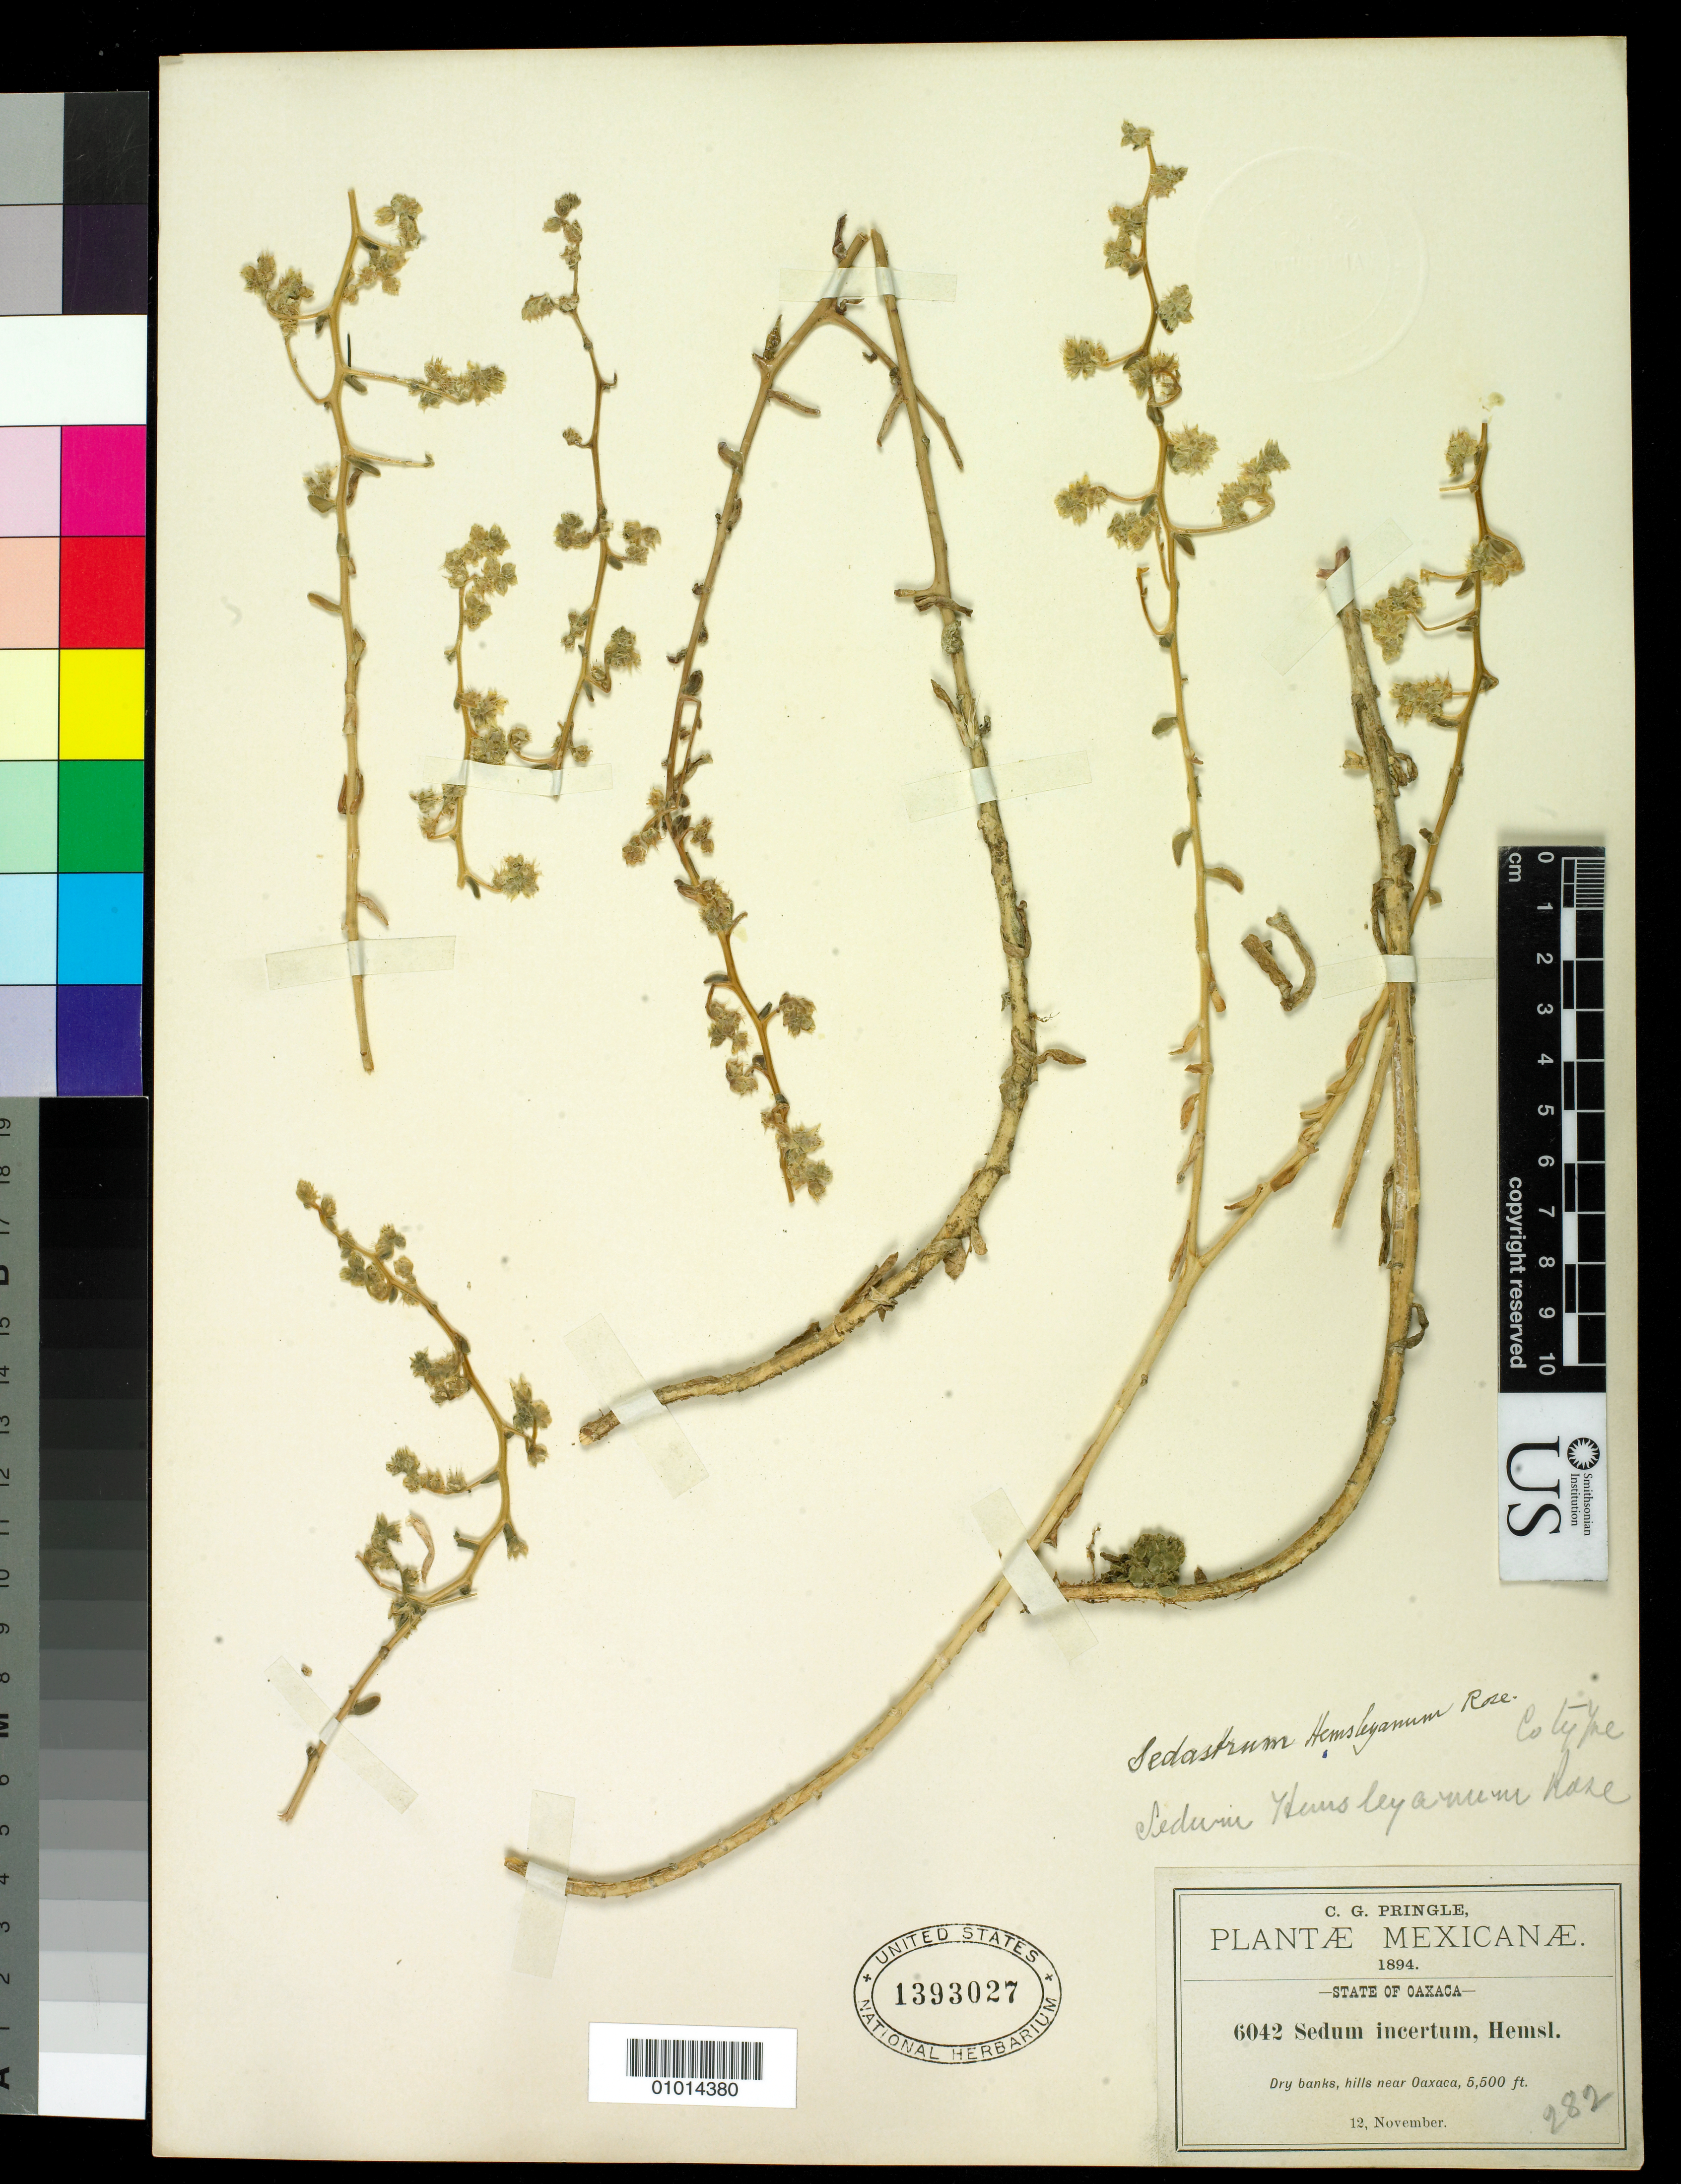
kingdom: Plantae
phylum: Tracheophyta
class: Magnoliopsida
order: Saxifragales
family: Crassulaceae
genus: Sedum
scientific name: Sedum hemsleyanum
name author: Rose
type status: Isotype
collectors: C. G. Pringle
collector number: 6042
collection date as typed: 12 Nov 1894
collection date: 1894-11-12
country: Mexico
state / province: Oaxaca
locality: Hills near Oaxaca.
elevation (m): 1676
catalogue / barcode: US 1393027